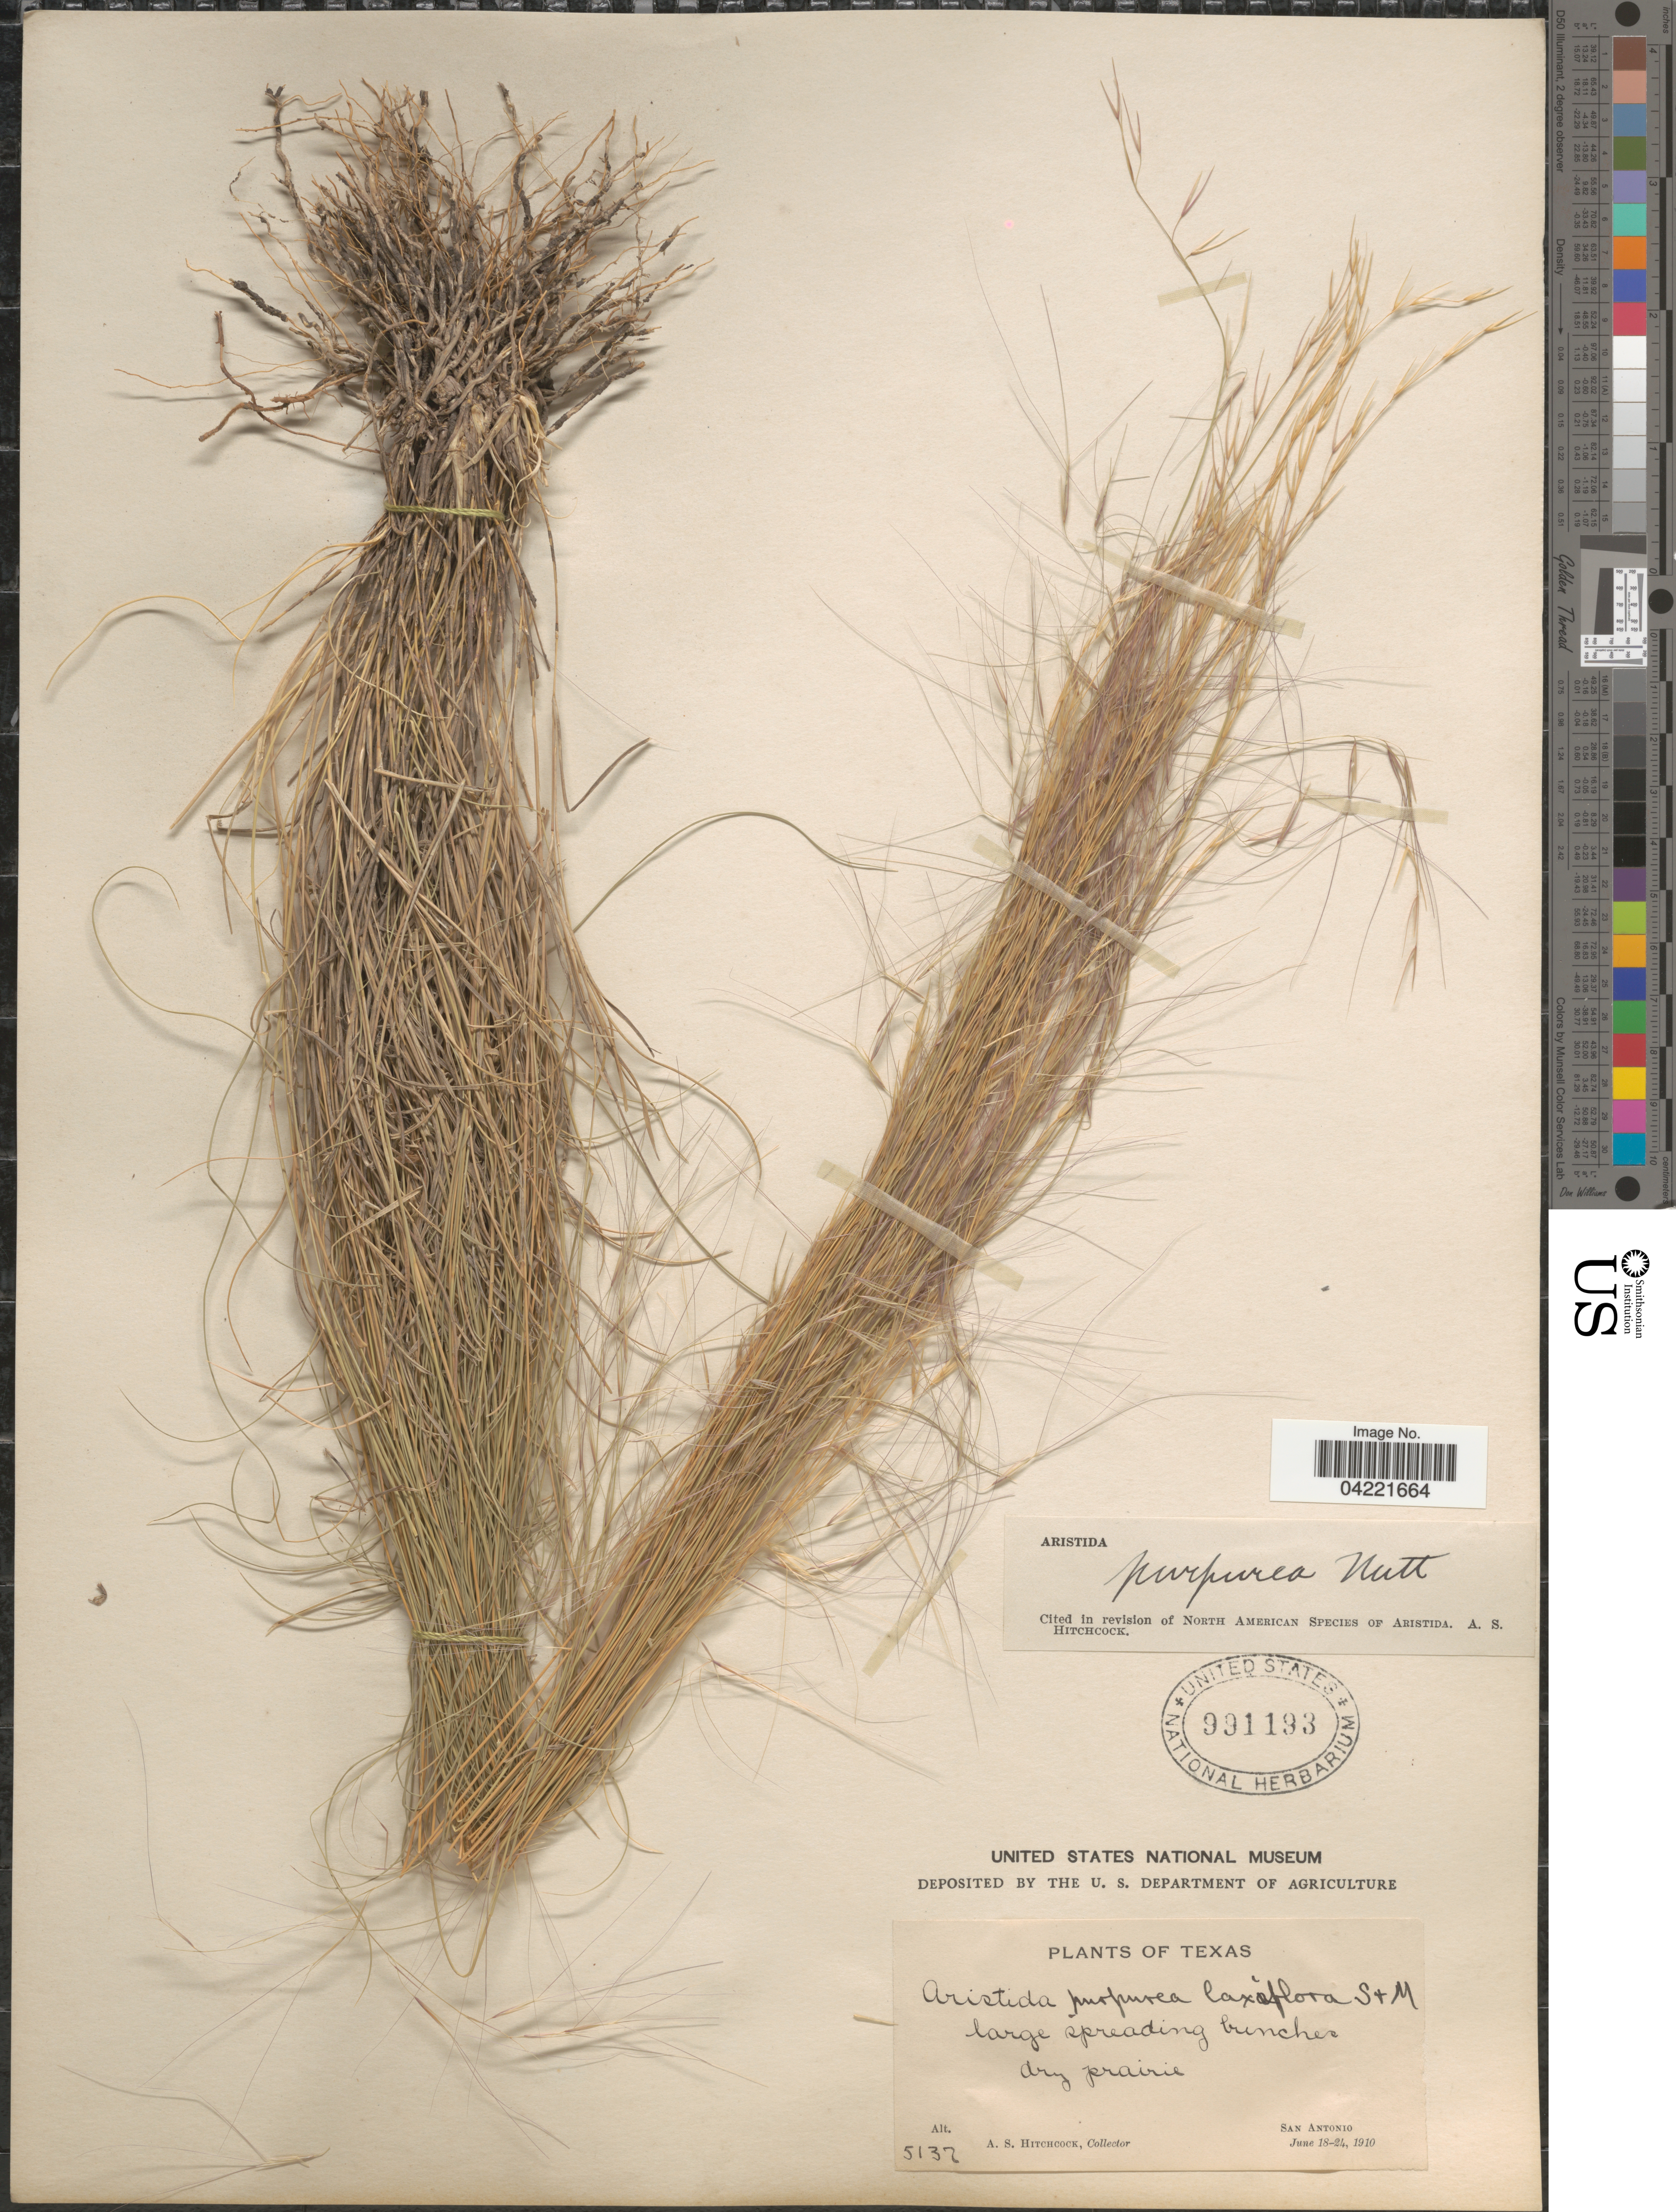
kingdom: Plantae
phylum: Tracheophyta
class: Liliopsida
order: Poales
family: Poaceae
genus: Aristida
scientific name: Aristida purpurea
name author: Nutt.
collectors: A. S. Hitchcock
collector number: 5137*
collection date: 1910-06-18/1910-06-24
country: United States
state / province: Texas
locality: San Antonio.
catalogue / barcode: US 991193